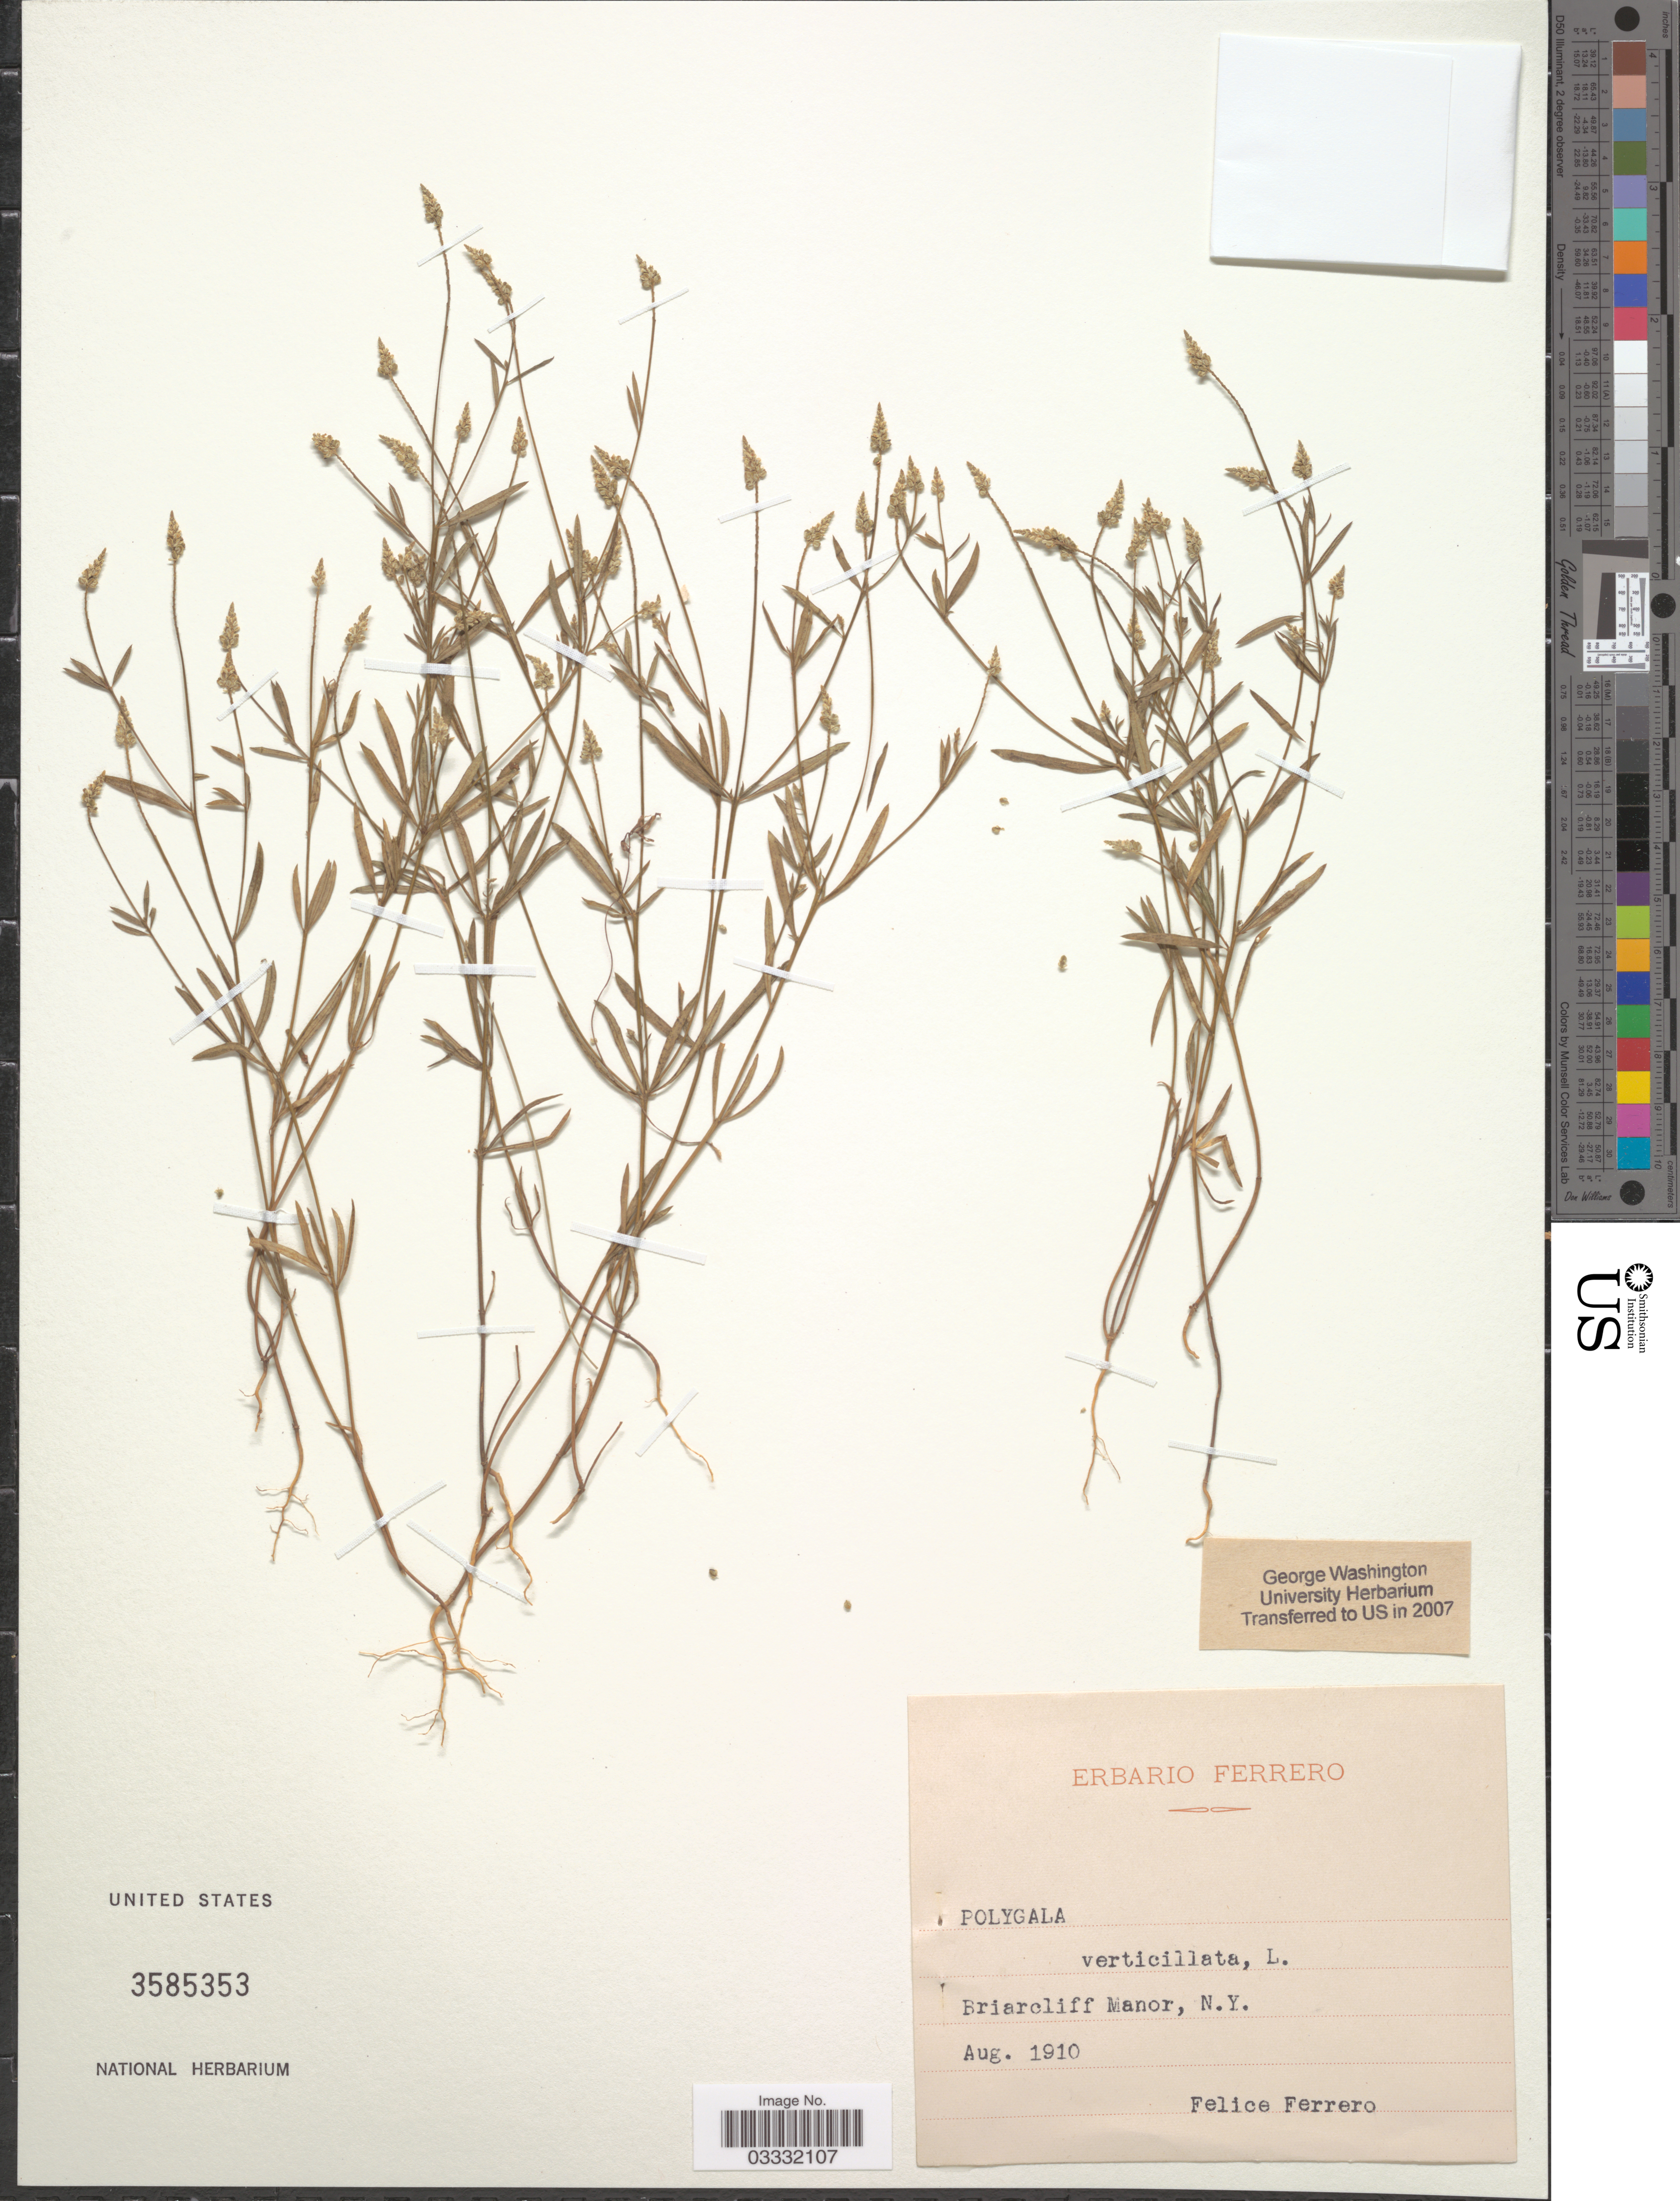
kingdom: Plantae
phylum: Tracheophyta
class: Magnoliopsida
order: Fabales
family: Polygalaceae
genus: Polygala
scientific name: Polygala verticillata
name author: L.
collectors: F. Ferrero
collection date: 1910-08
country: United States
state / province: New York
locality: Briarcliff Manor.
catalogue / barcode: US 3585353